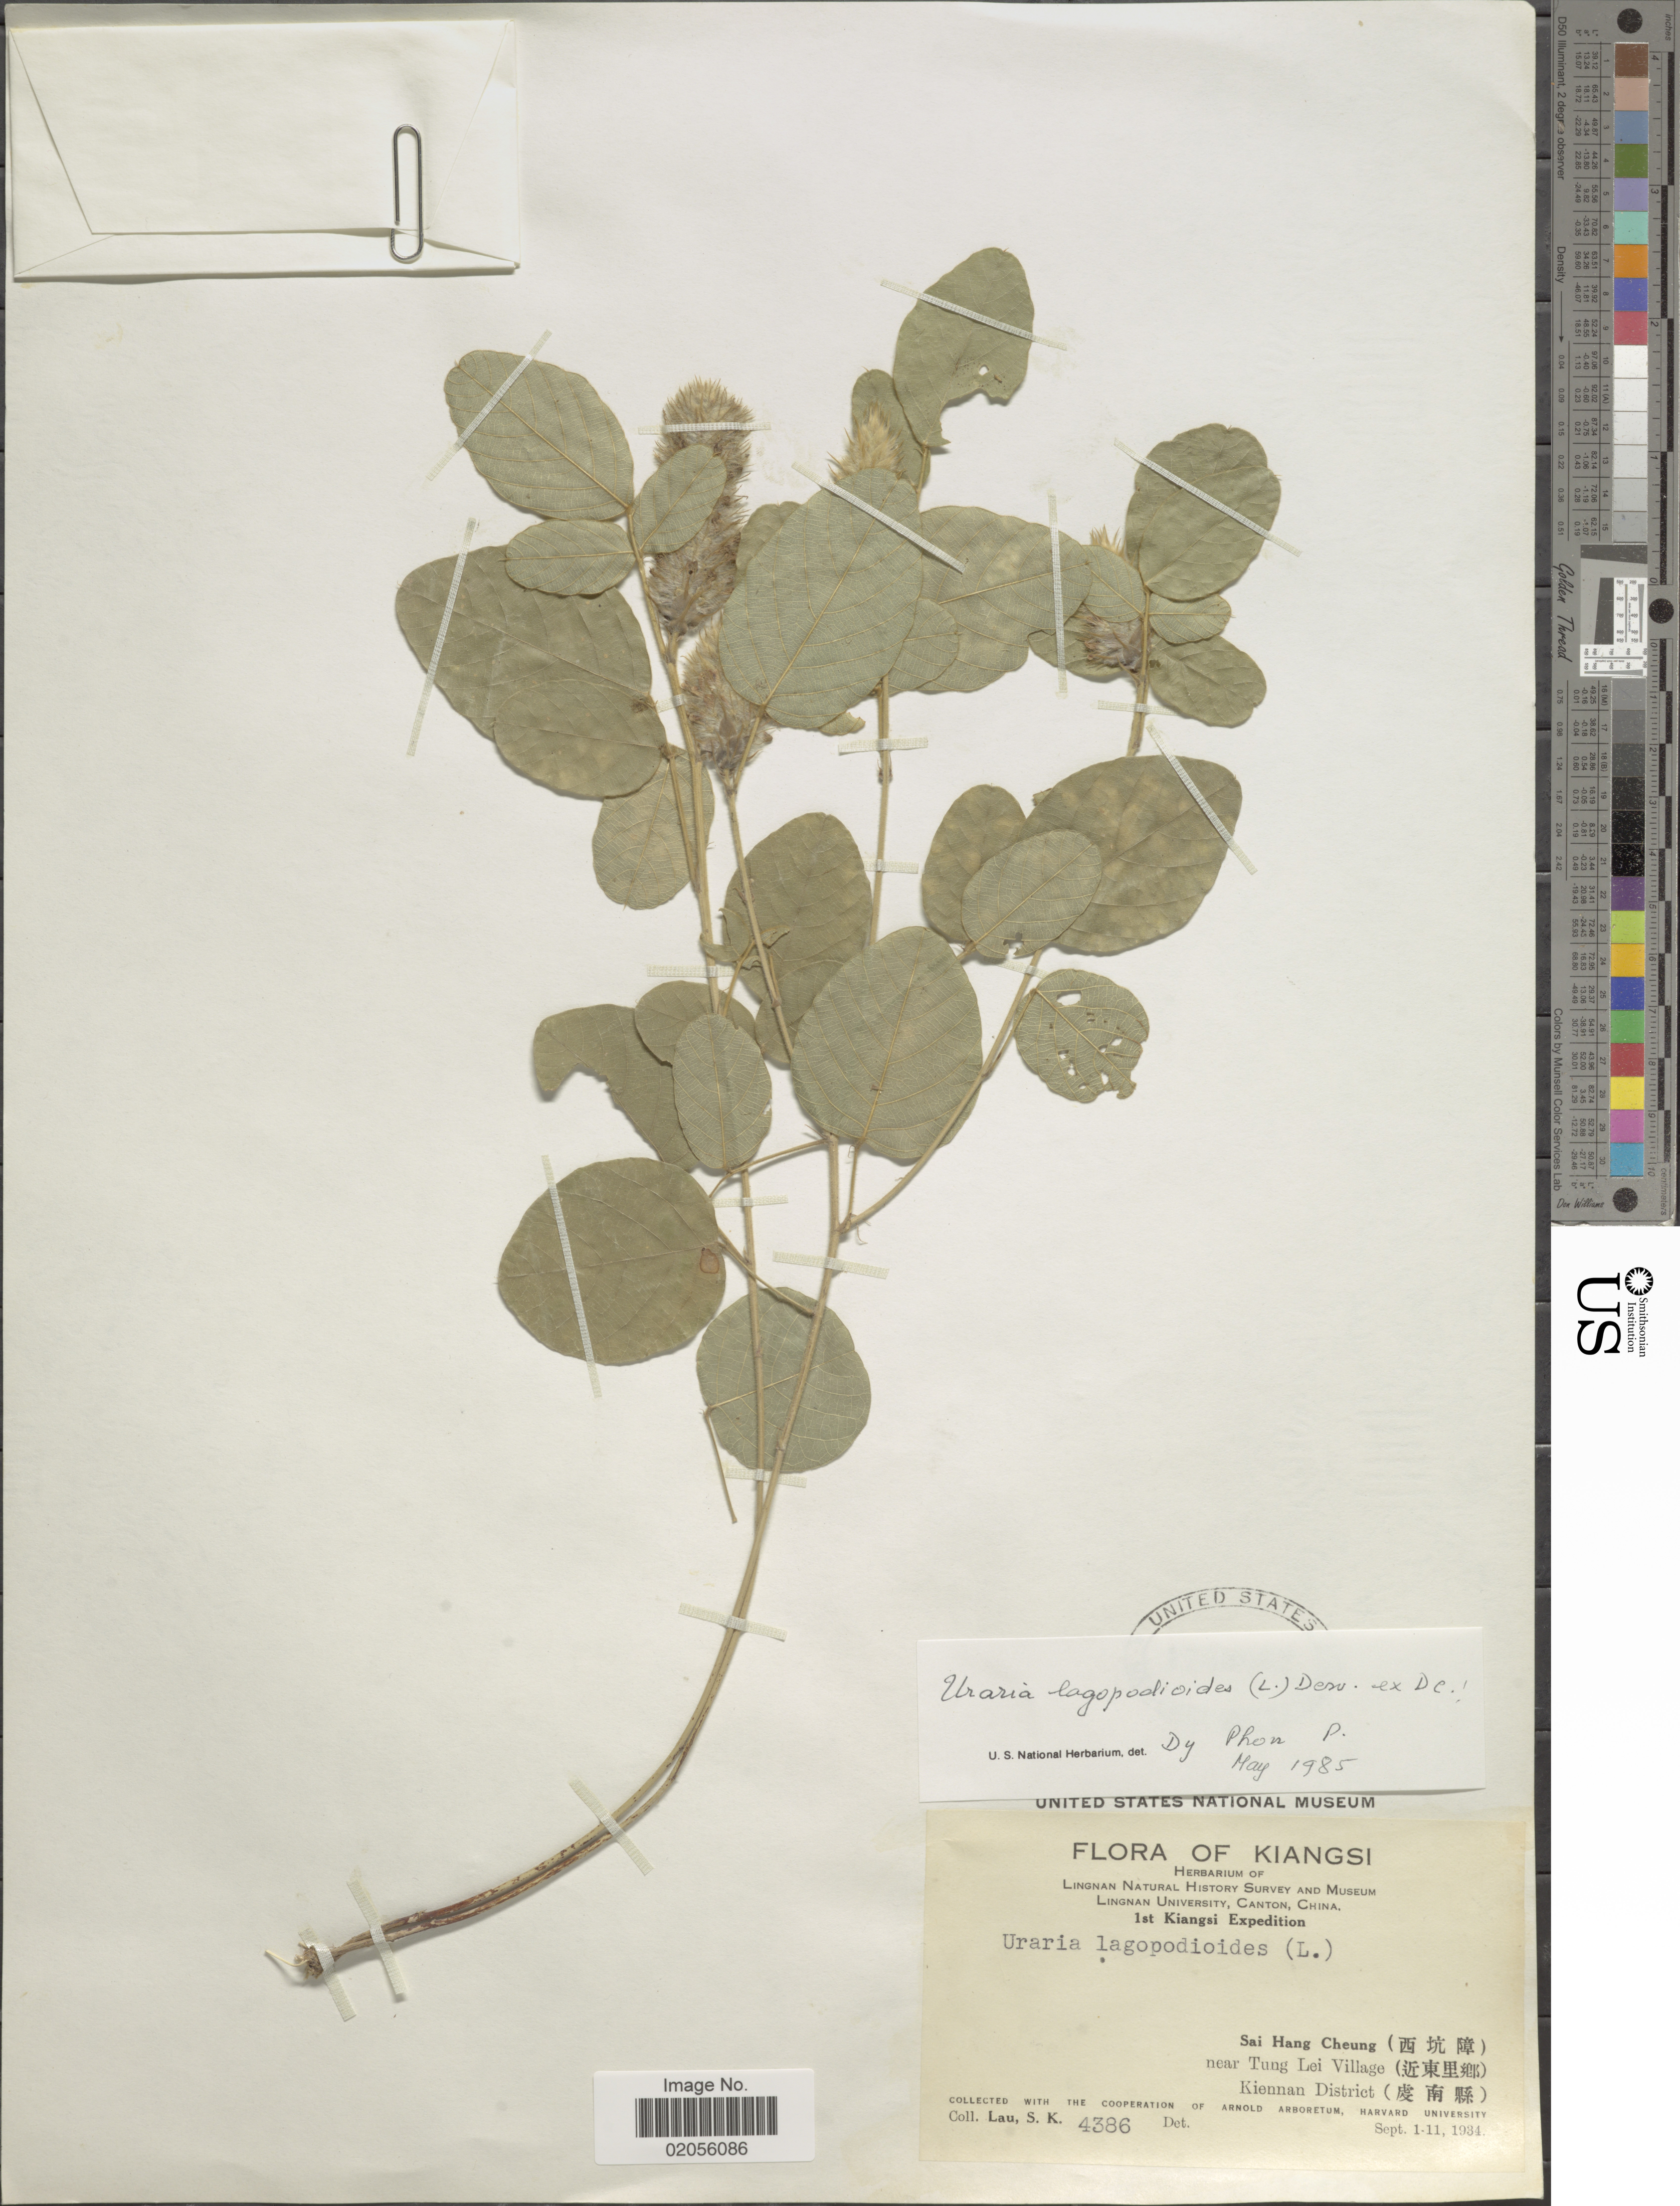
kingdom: Plantae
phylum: Tracheophyta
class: Magnoliopsida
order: Fabales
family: Fabaceae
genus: Uraria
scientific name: Uraria lagopodioides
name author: (L.) Desv. ex DC.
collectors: S. K. Lau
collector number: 4386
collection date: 1934-09-01/1934-09-11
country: China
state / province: Jiangxi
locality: Kiangsi, Sai Hang Chueng near Tung Lei Village, Kiennan District